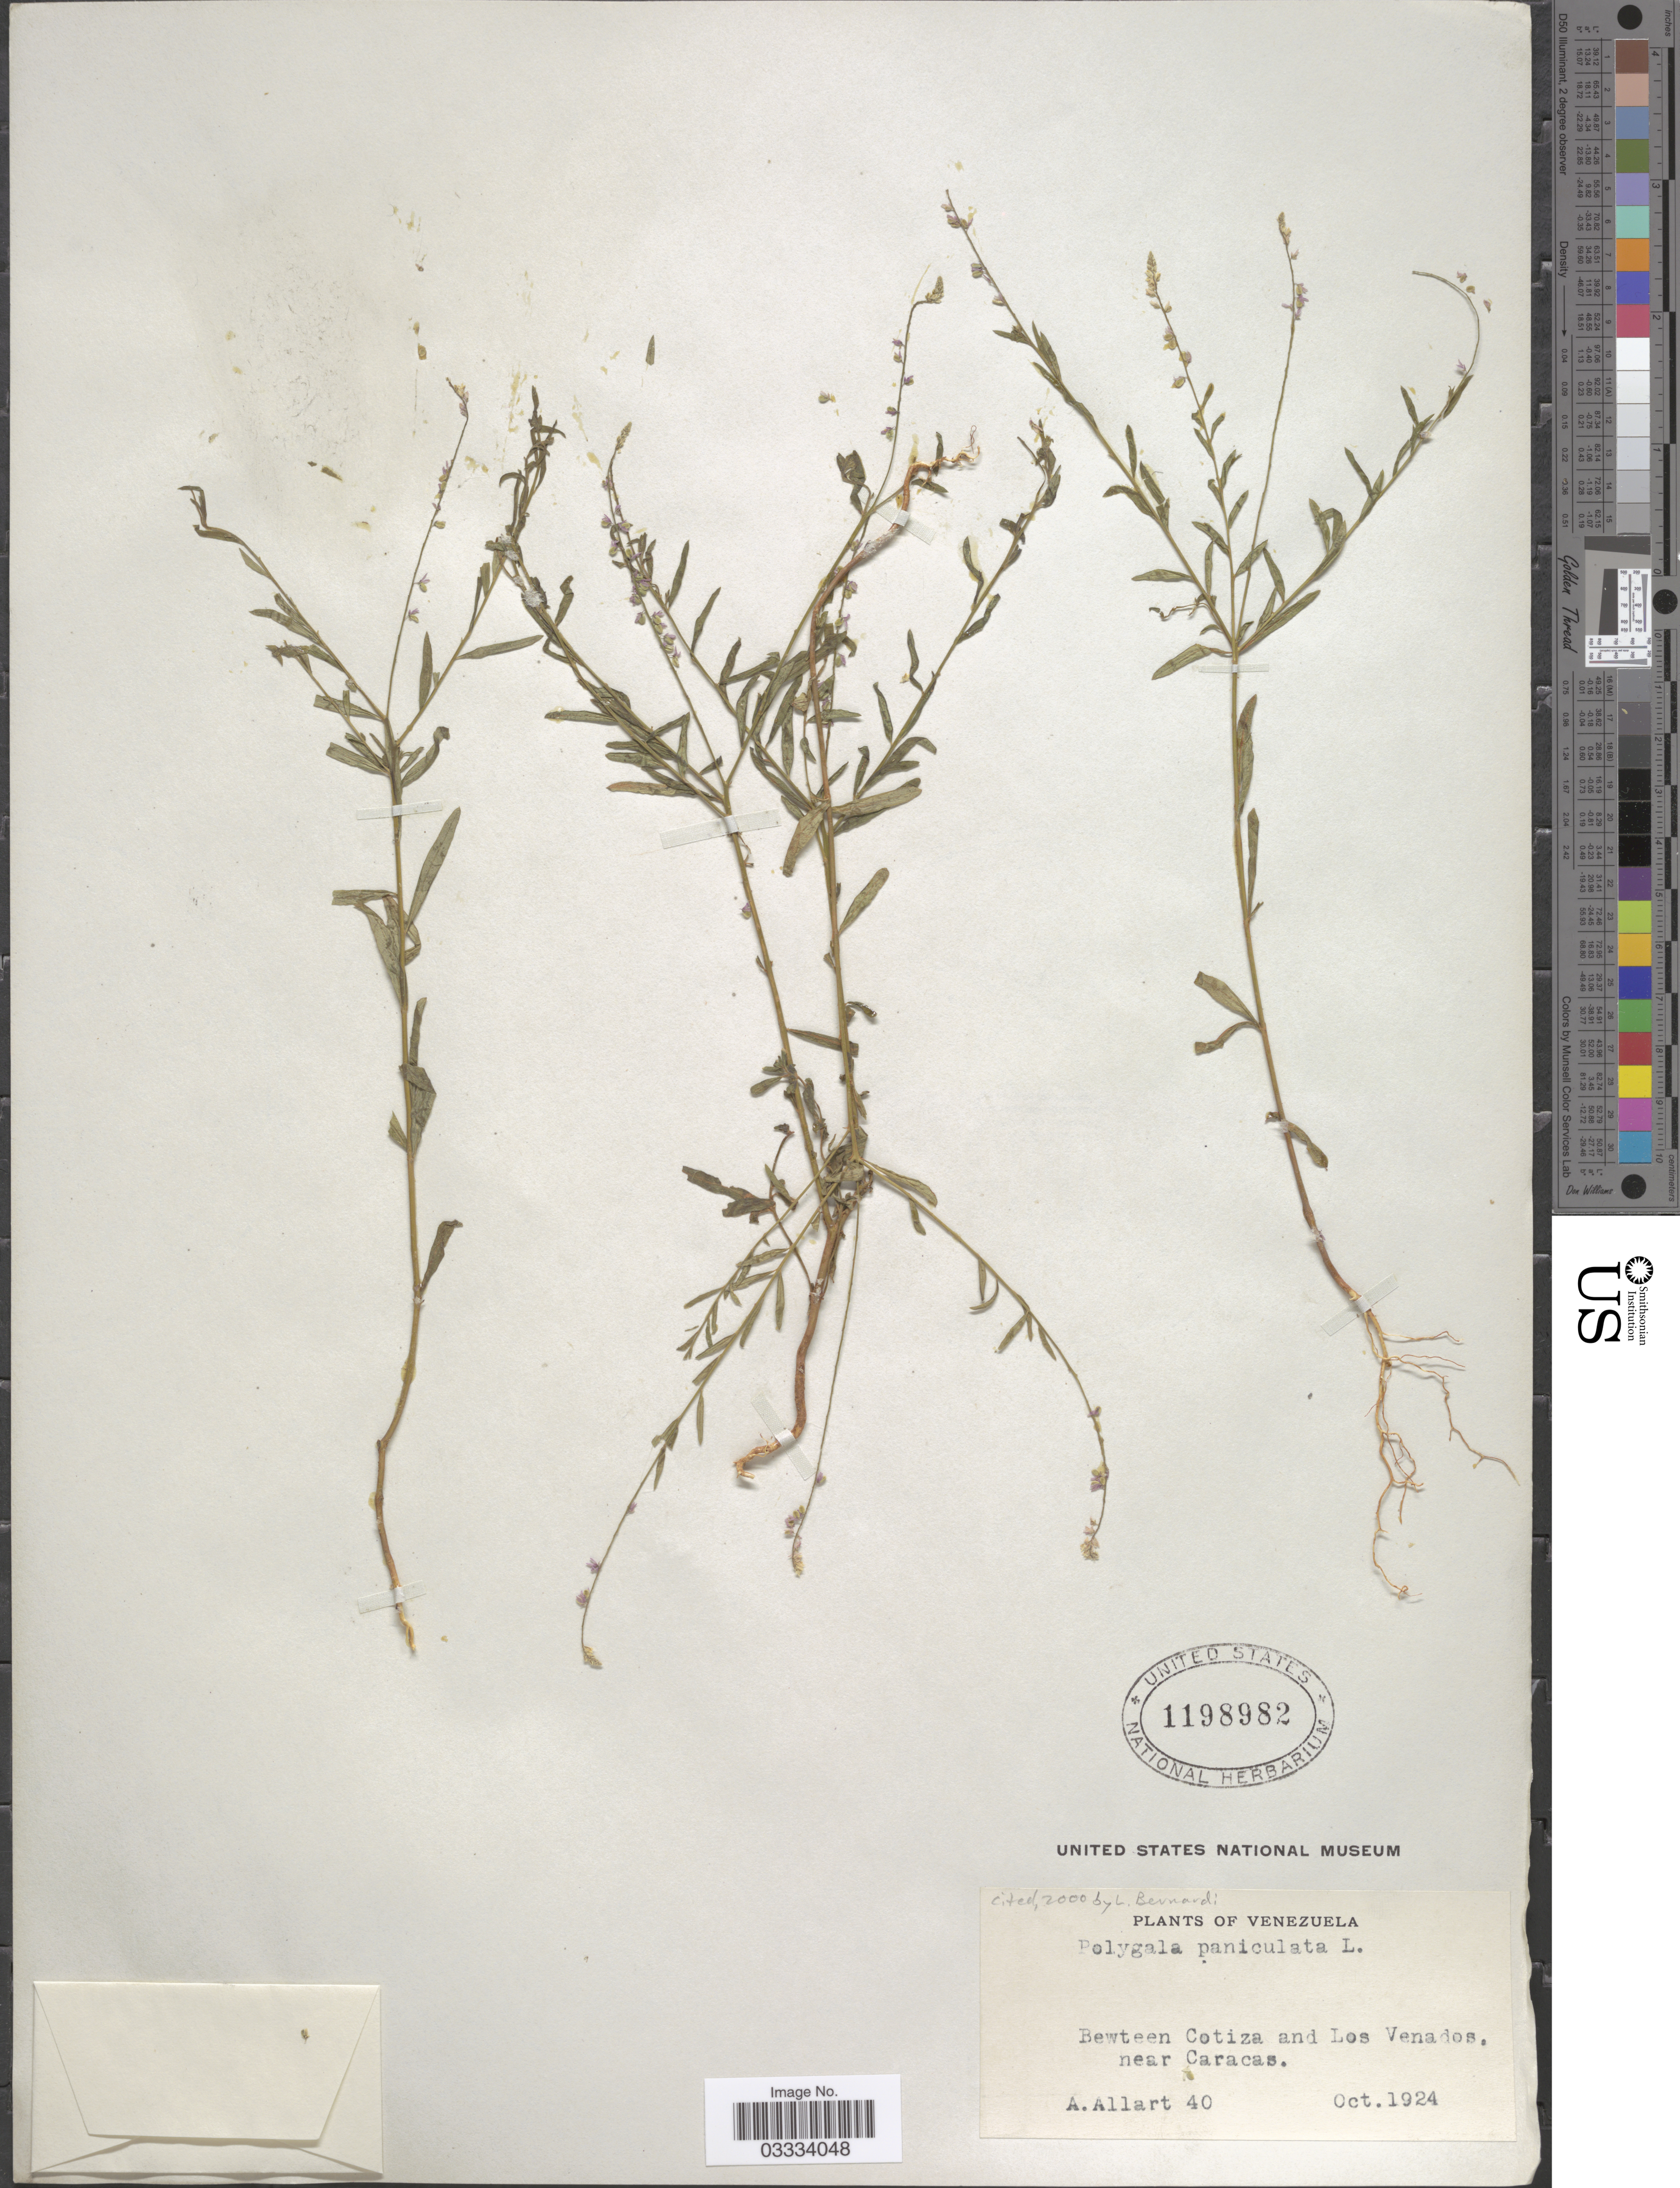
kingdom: Plantae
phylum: Tracheophyta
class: Magnoliopsida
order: Fabales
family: Polygalaceae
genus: Polygala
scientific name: Polygala paniculata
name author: L.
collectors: A. Allart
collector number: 40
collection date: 1924-10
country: Venezuela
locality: Between Cotiza and Los Venados, near Caracas.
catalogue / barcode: US 1198982